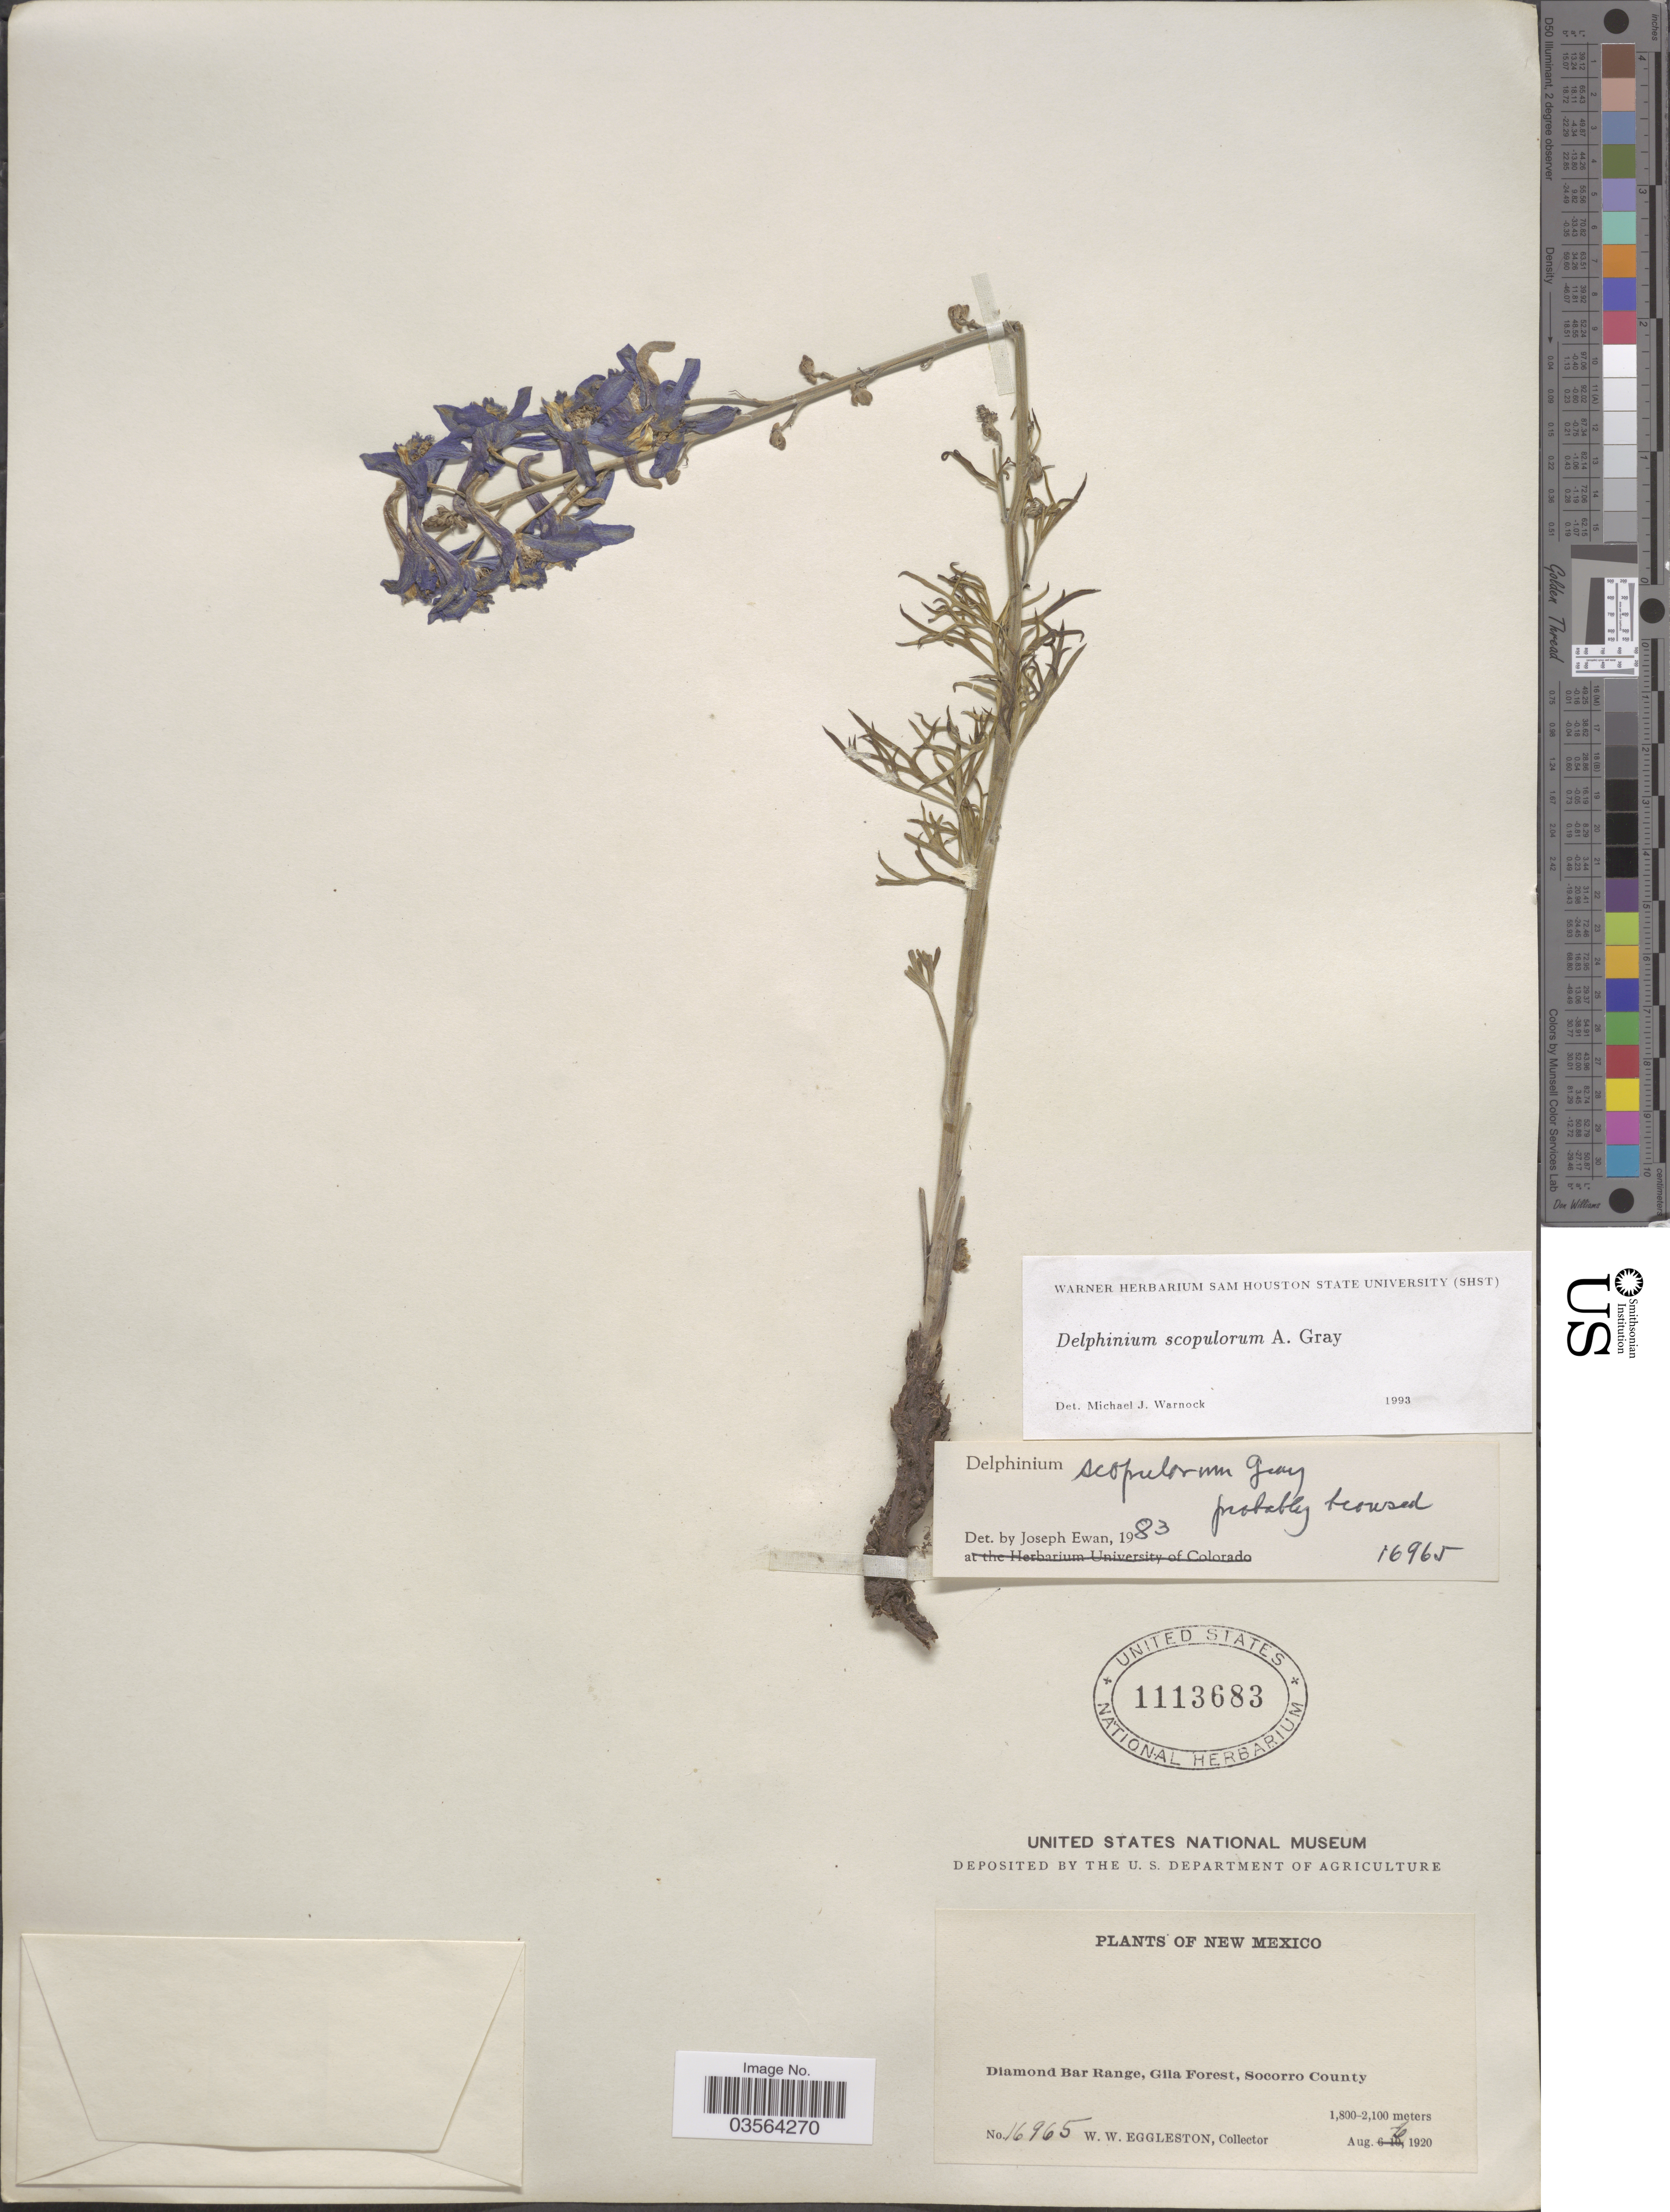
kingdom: Plantae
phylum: Tracheophyta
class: Magnoliopsida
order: Ranunculales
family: Ranunculaceae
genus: Delphinium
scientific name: Delphinium scopulorum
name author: A. Gray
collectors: W. W. Eggleston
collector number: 16965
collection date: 1920-08-06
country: United States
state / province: New Mexico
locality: Diamond Bar Range, Gila Forest, Socorro County.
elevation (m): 1800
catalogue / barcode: US 1113683